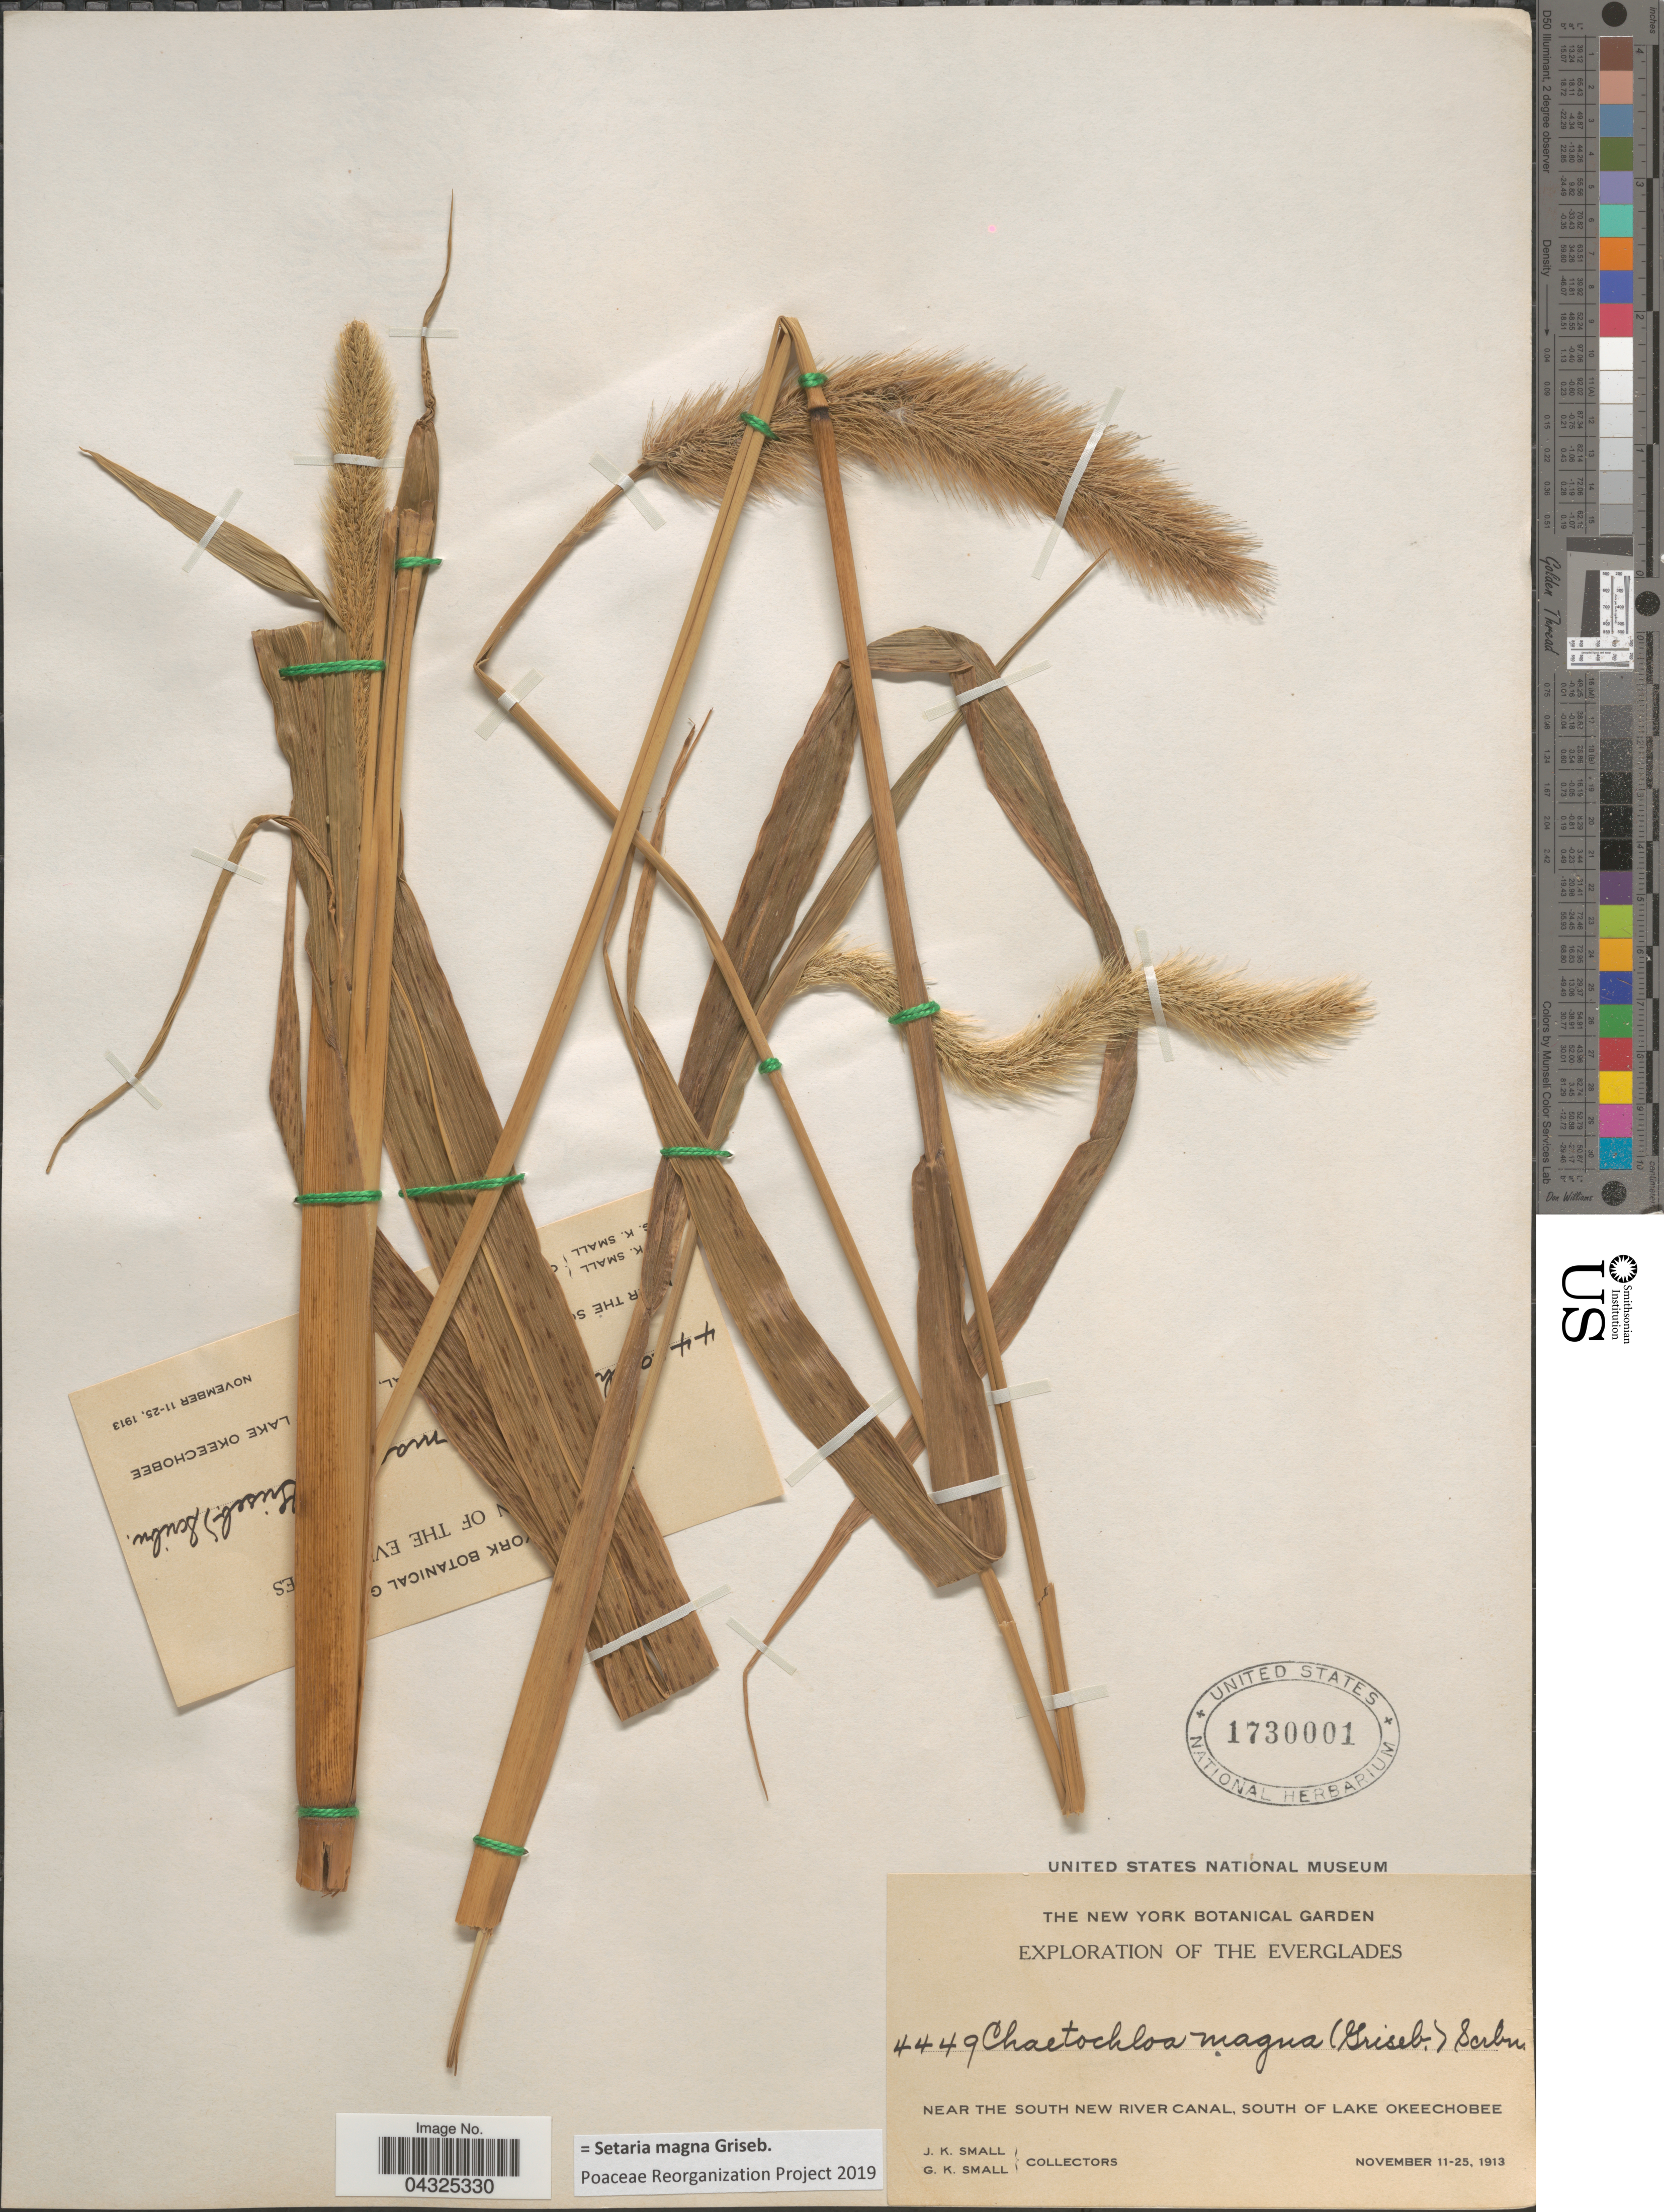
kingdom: Plantae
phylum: Tracheophyta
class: Liliopsida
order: Poales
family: Poaceae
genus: Setaria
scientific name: Setaria magna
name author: Griseb.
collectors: J. K. Small & G. K. Small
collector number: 4449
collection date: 1913-11-11/1913-11-25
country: United States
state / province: Florida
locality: Exploration of the Everglades. Near the south new river canal, south of Lake Okeechobee.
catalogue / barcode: US 1730001